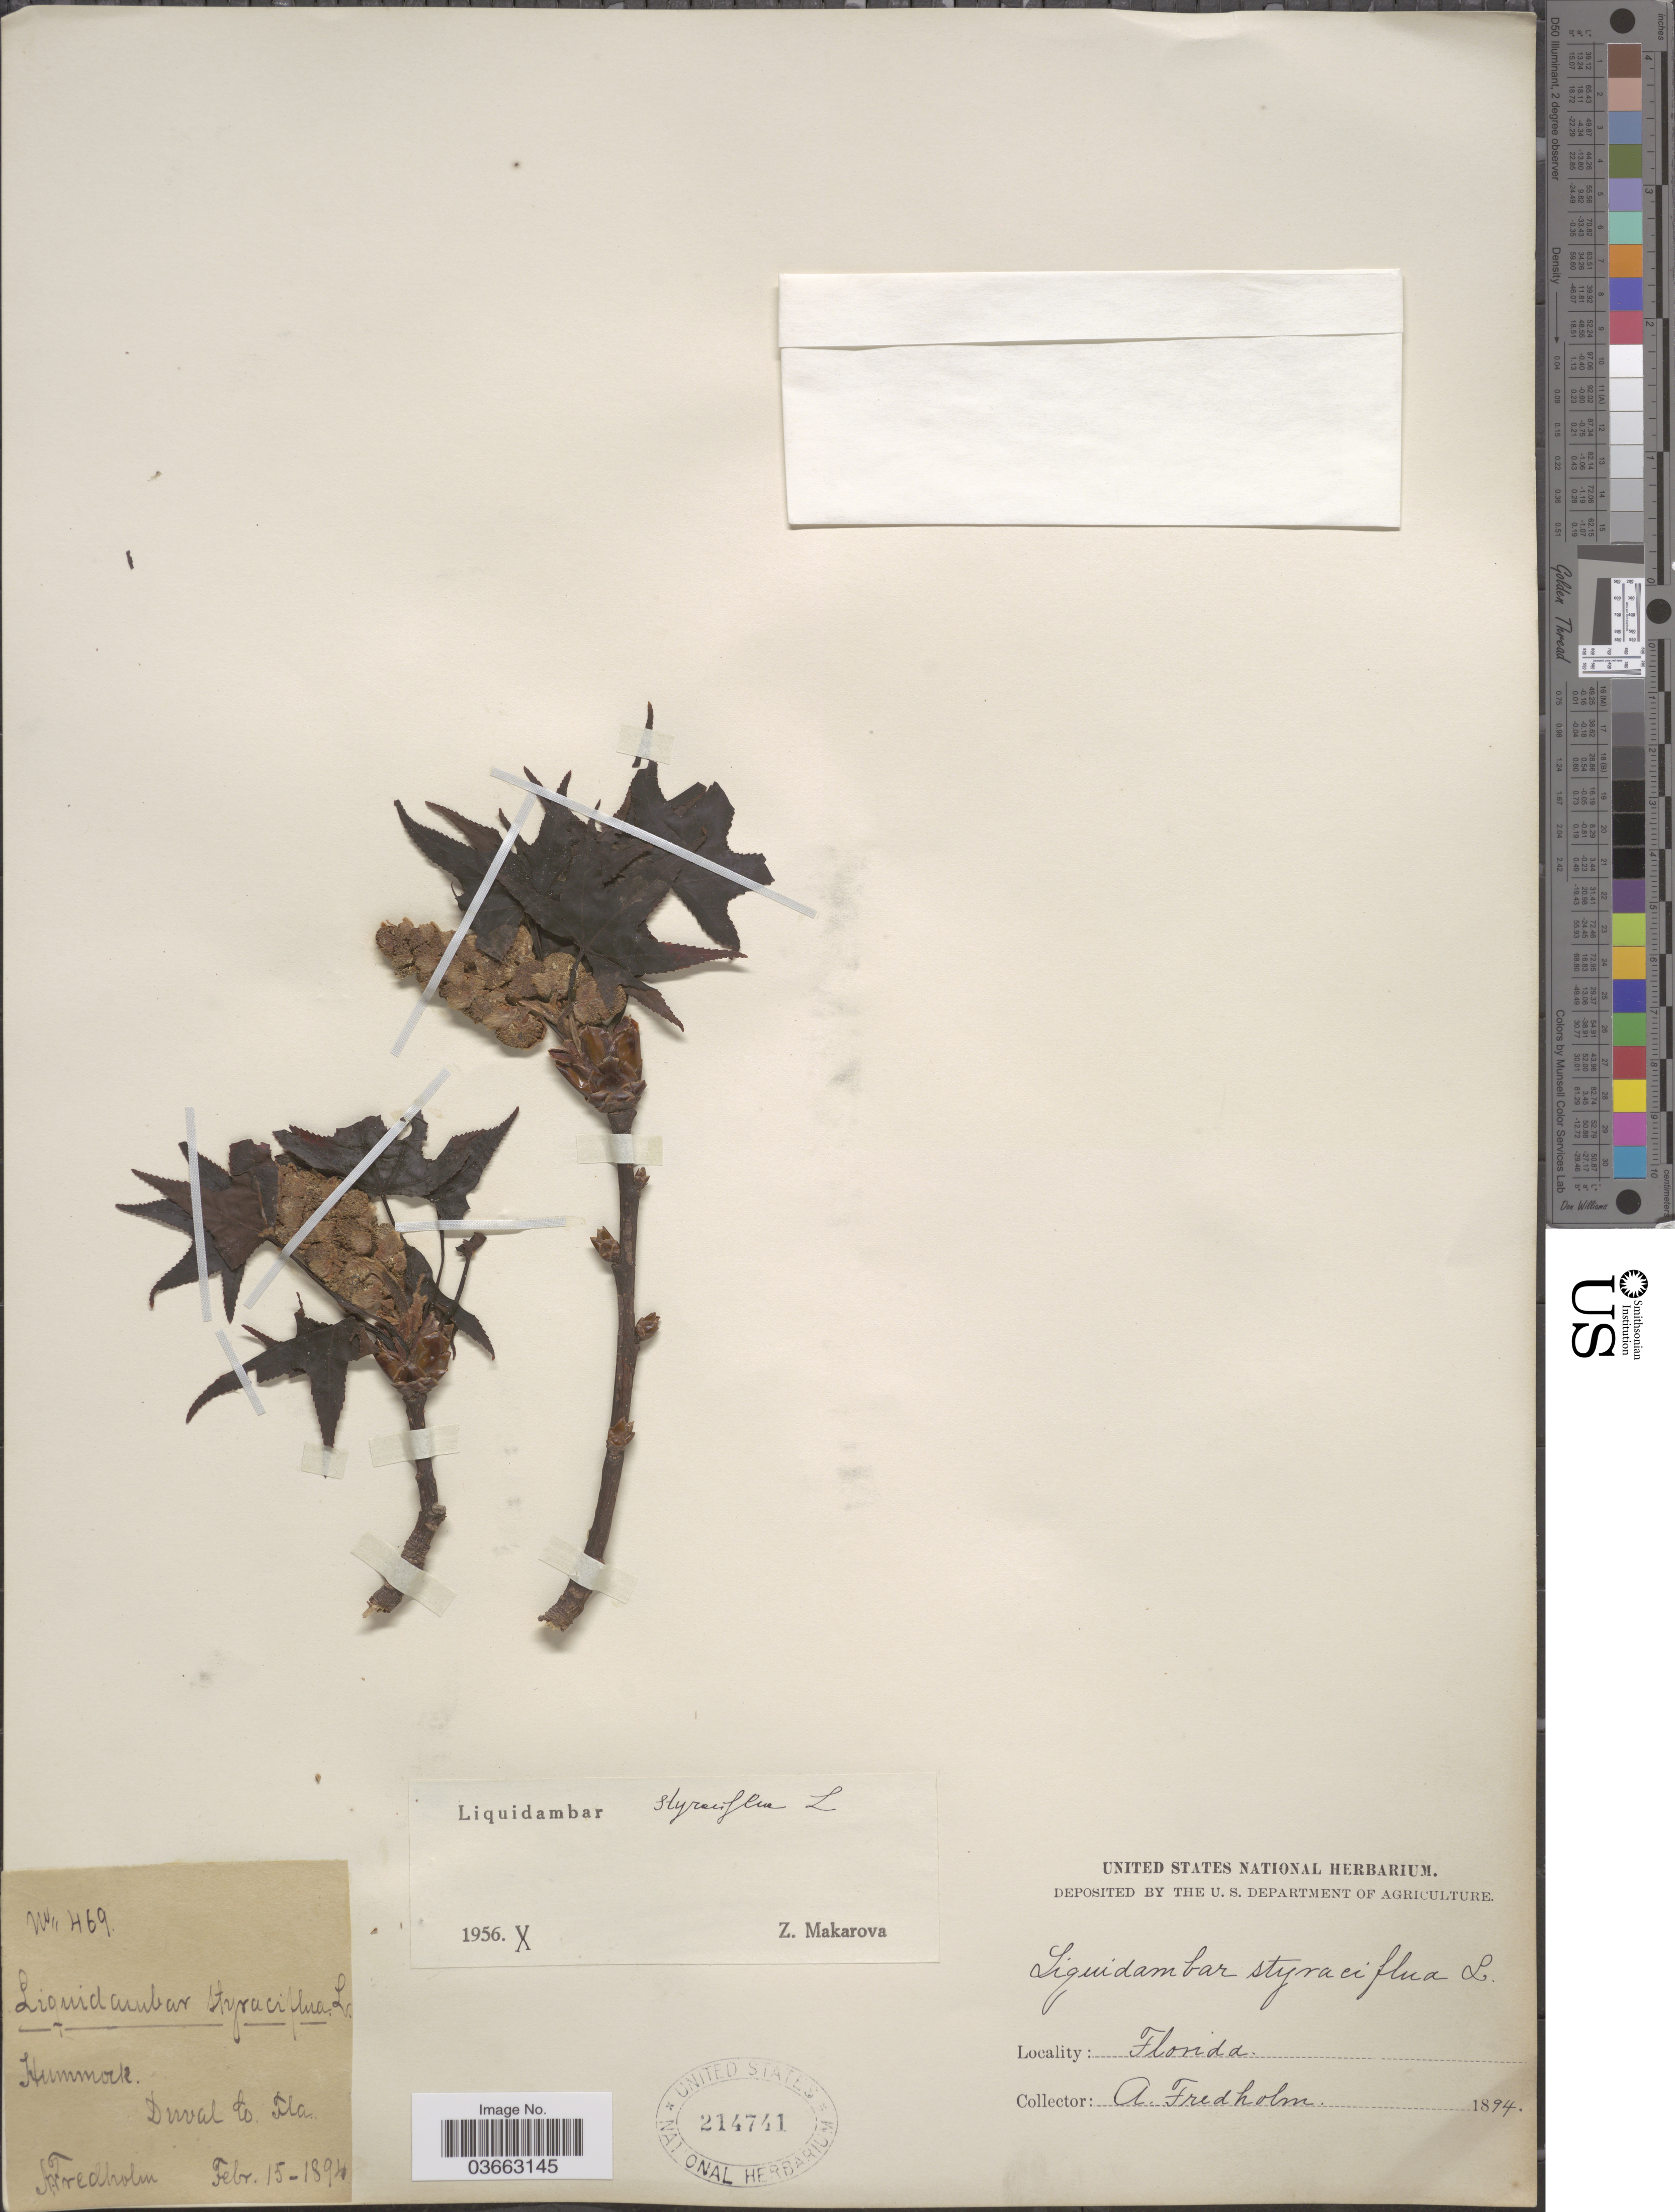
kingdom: Plantae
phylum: Tracheophyta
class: Magnoliopsida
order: Saxifragales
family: Altingiaceae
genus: Liquidambar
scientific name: Liquidambar styraciflua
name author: L.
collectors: A. Fredholm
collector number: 469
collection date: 1894-02-15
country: United States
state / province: Florida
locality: Hummock. Duval to Fla.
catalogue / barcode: US 214741